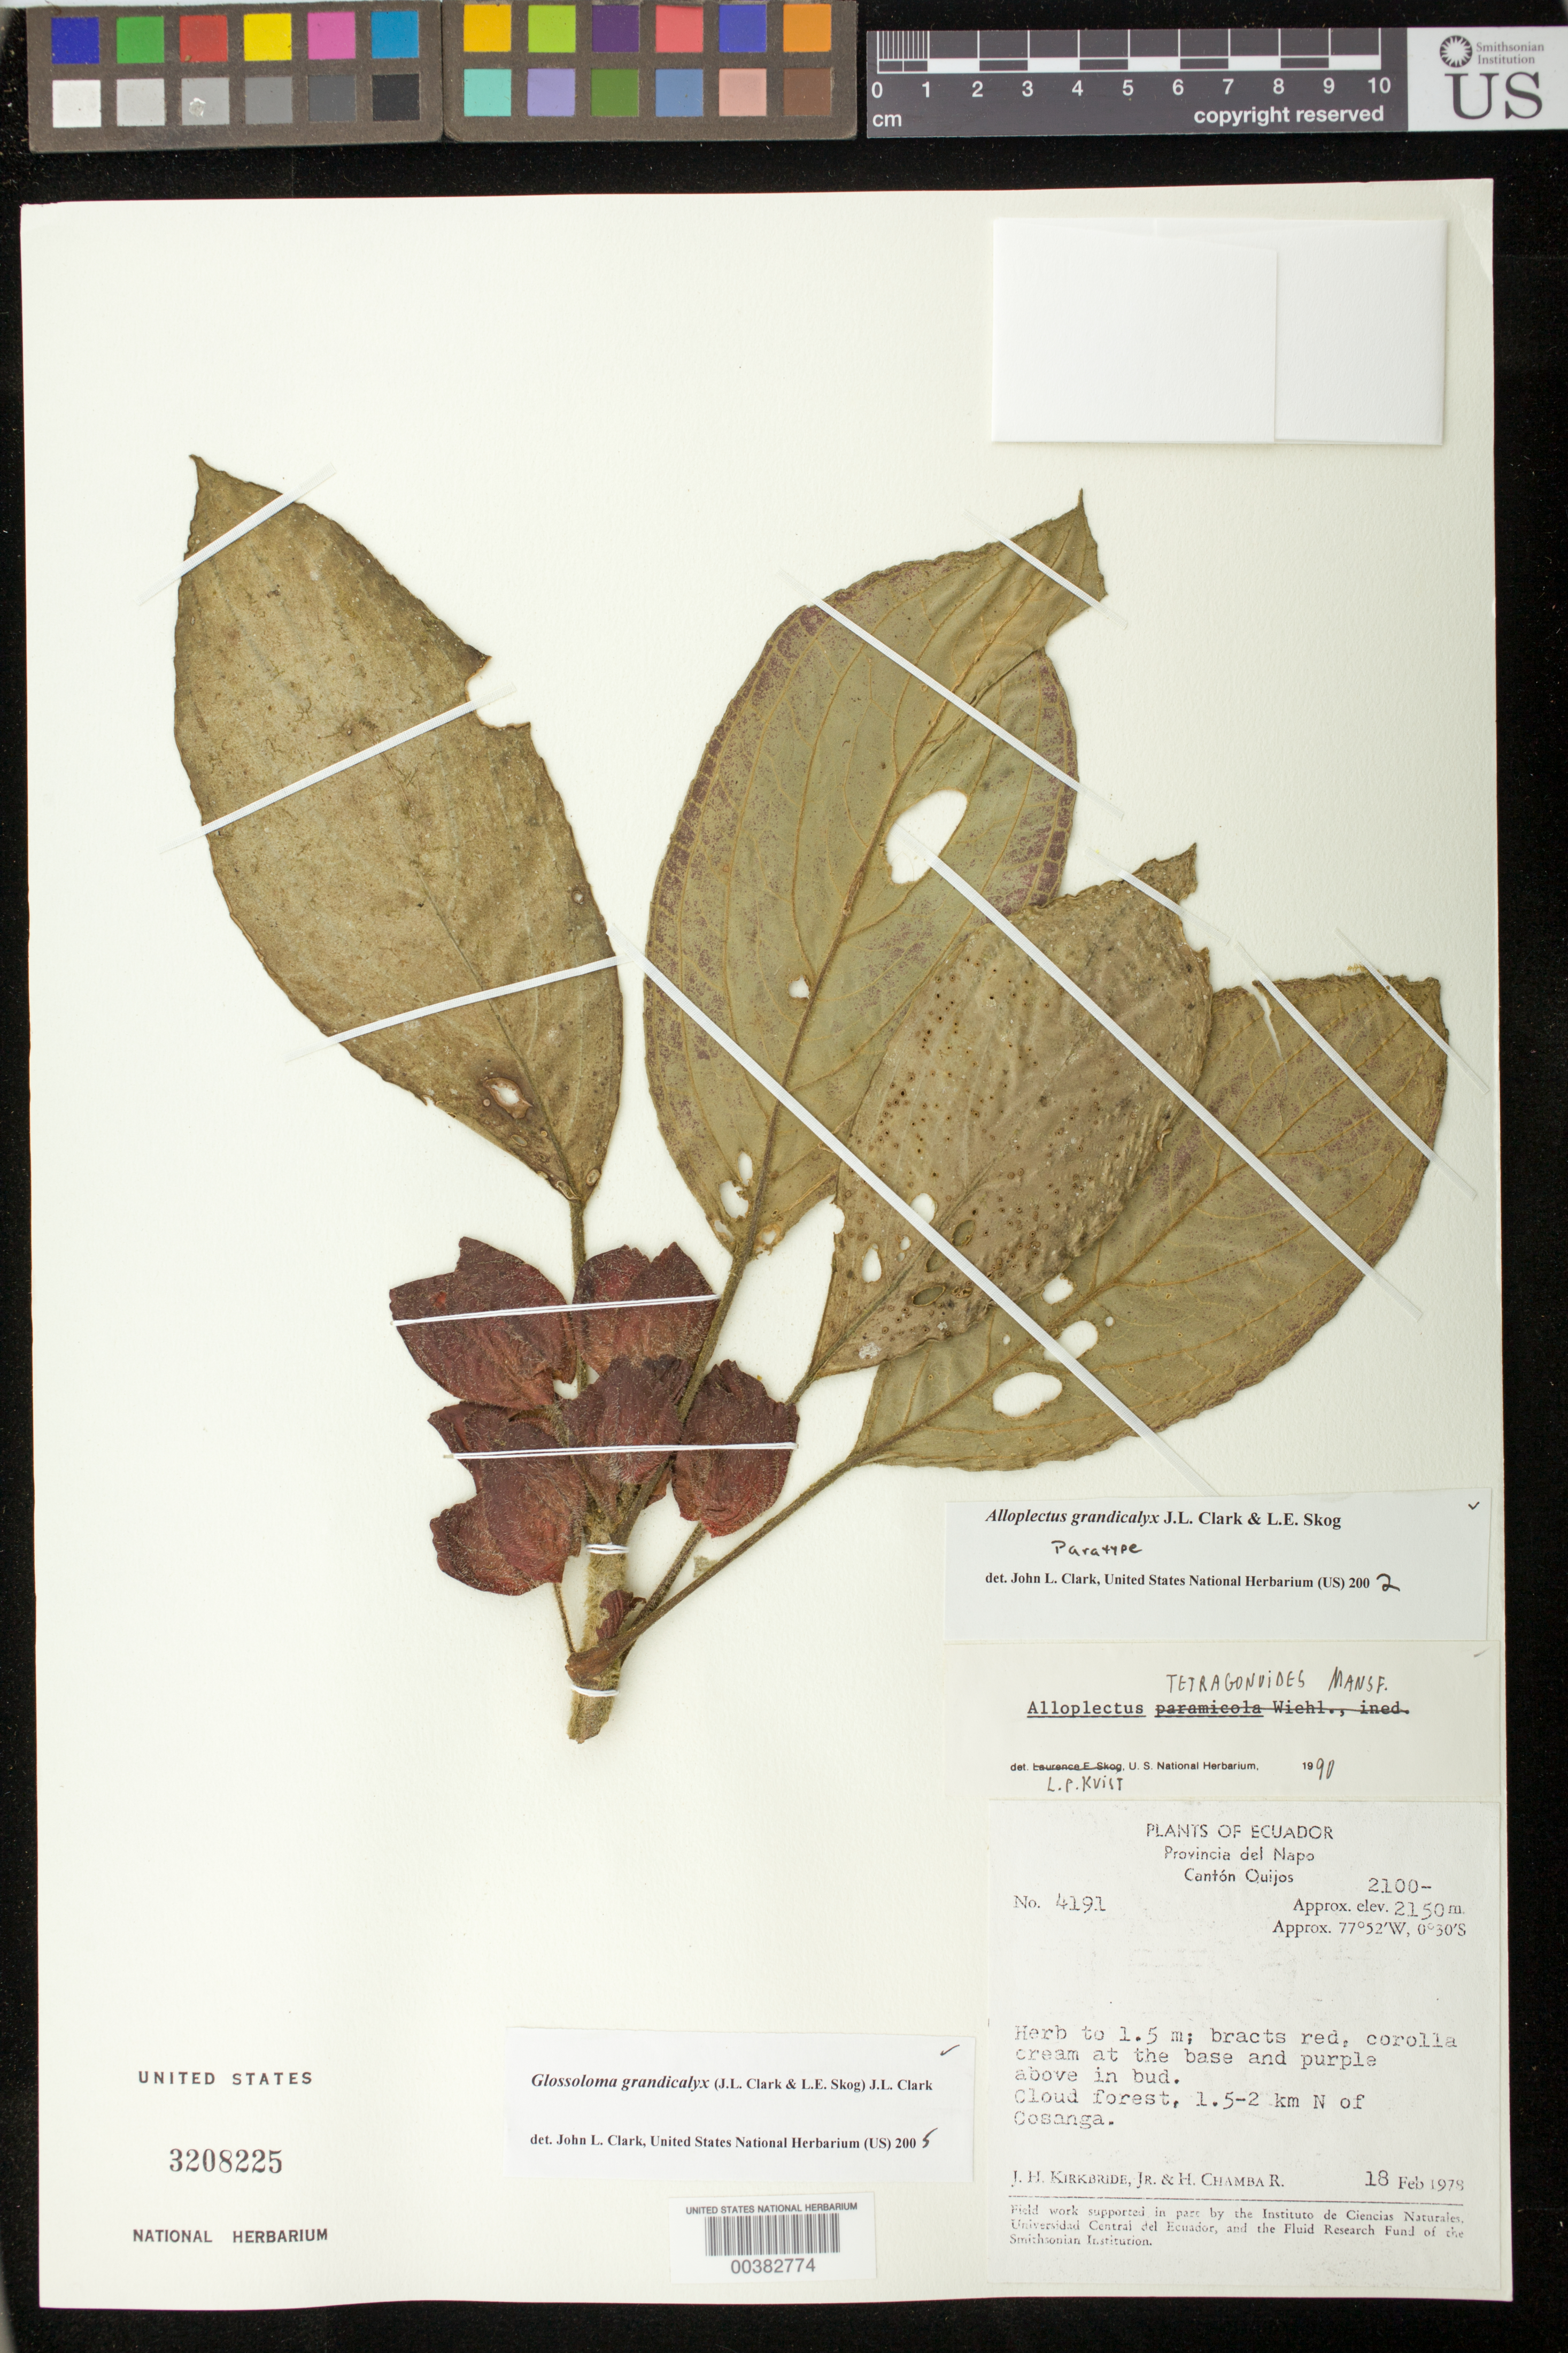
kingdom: Plantae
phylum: Tracheophyta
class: Magnoliopsida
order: Lamiales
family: Gesneriaceae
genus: Glossoloma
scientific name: Glossoloma grandicalyx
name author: (J.L. Clark & L.E. Skog) J.L. Clark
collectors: J. H. Kirkbride & H. Chamba-R.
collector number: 4191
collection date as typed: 18 Feb 1978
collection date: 1978-02-18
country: Ecuador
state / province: Napo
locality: Canton Quijos; 1.5-2 km N of Cosanga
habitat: Cloud forest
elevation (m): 2100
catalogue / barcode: US 3208225